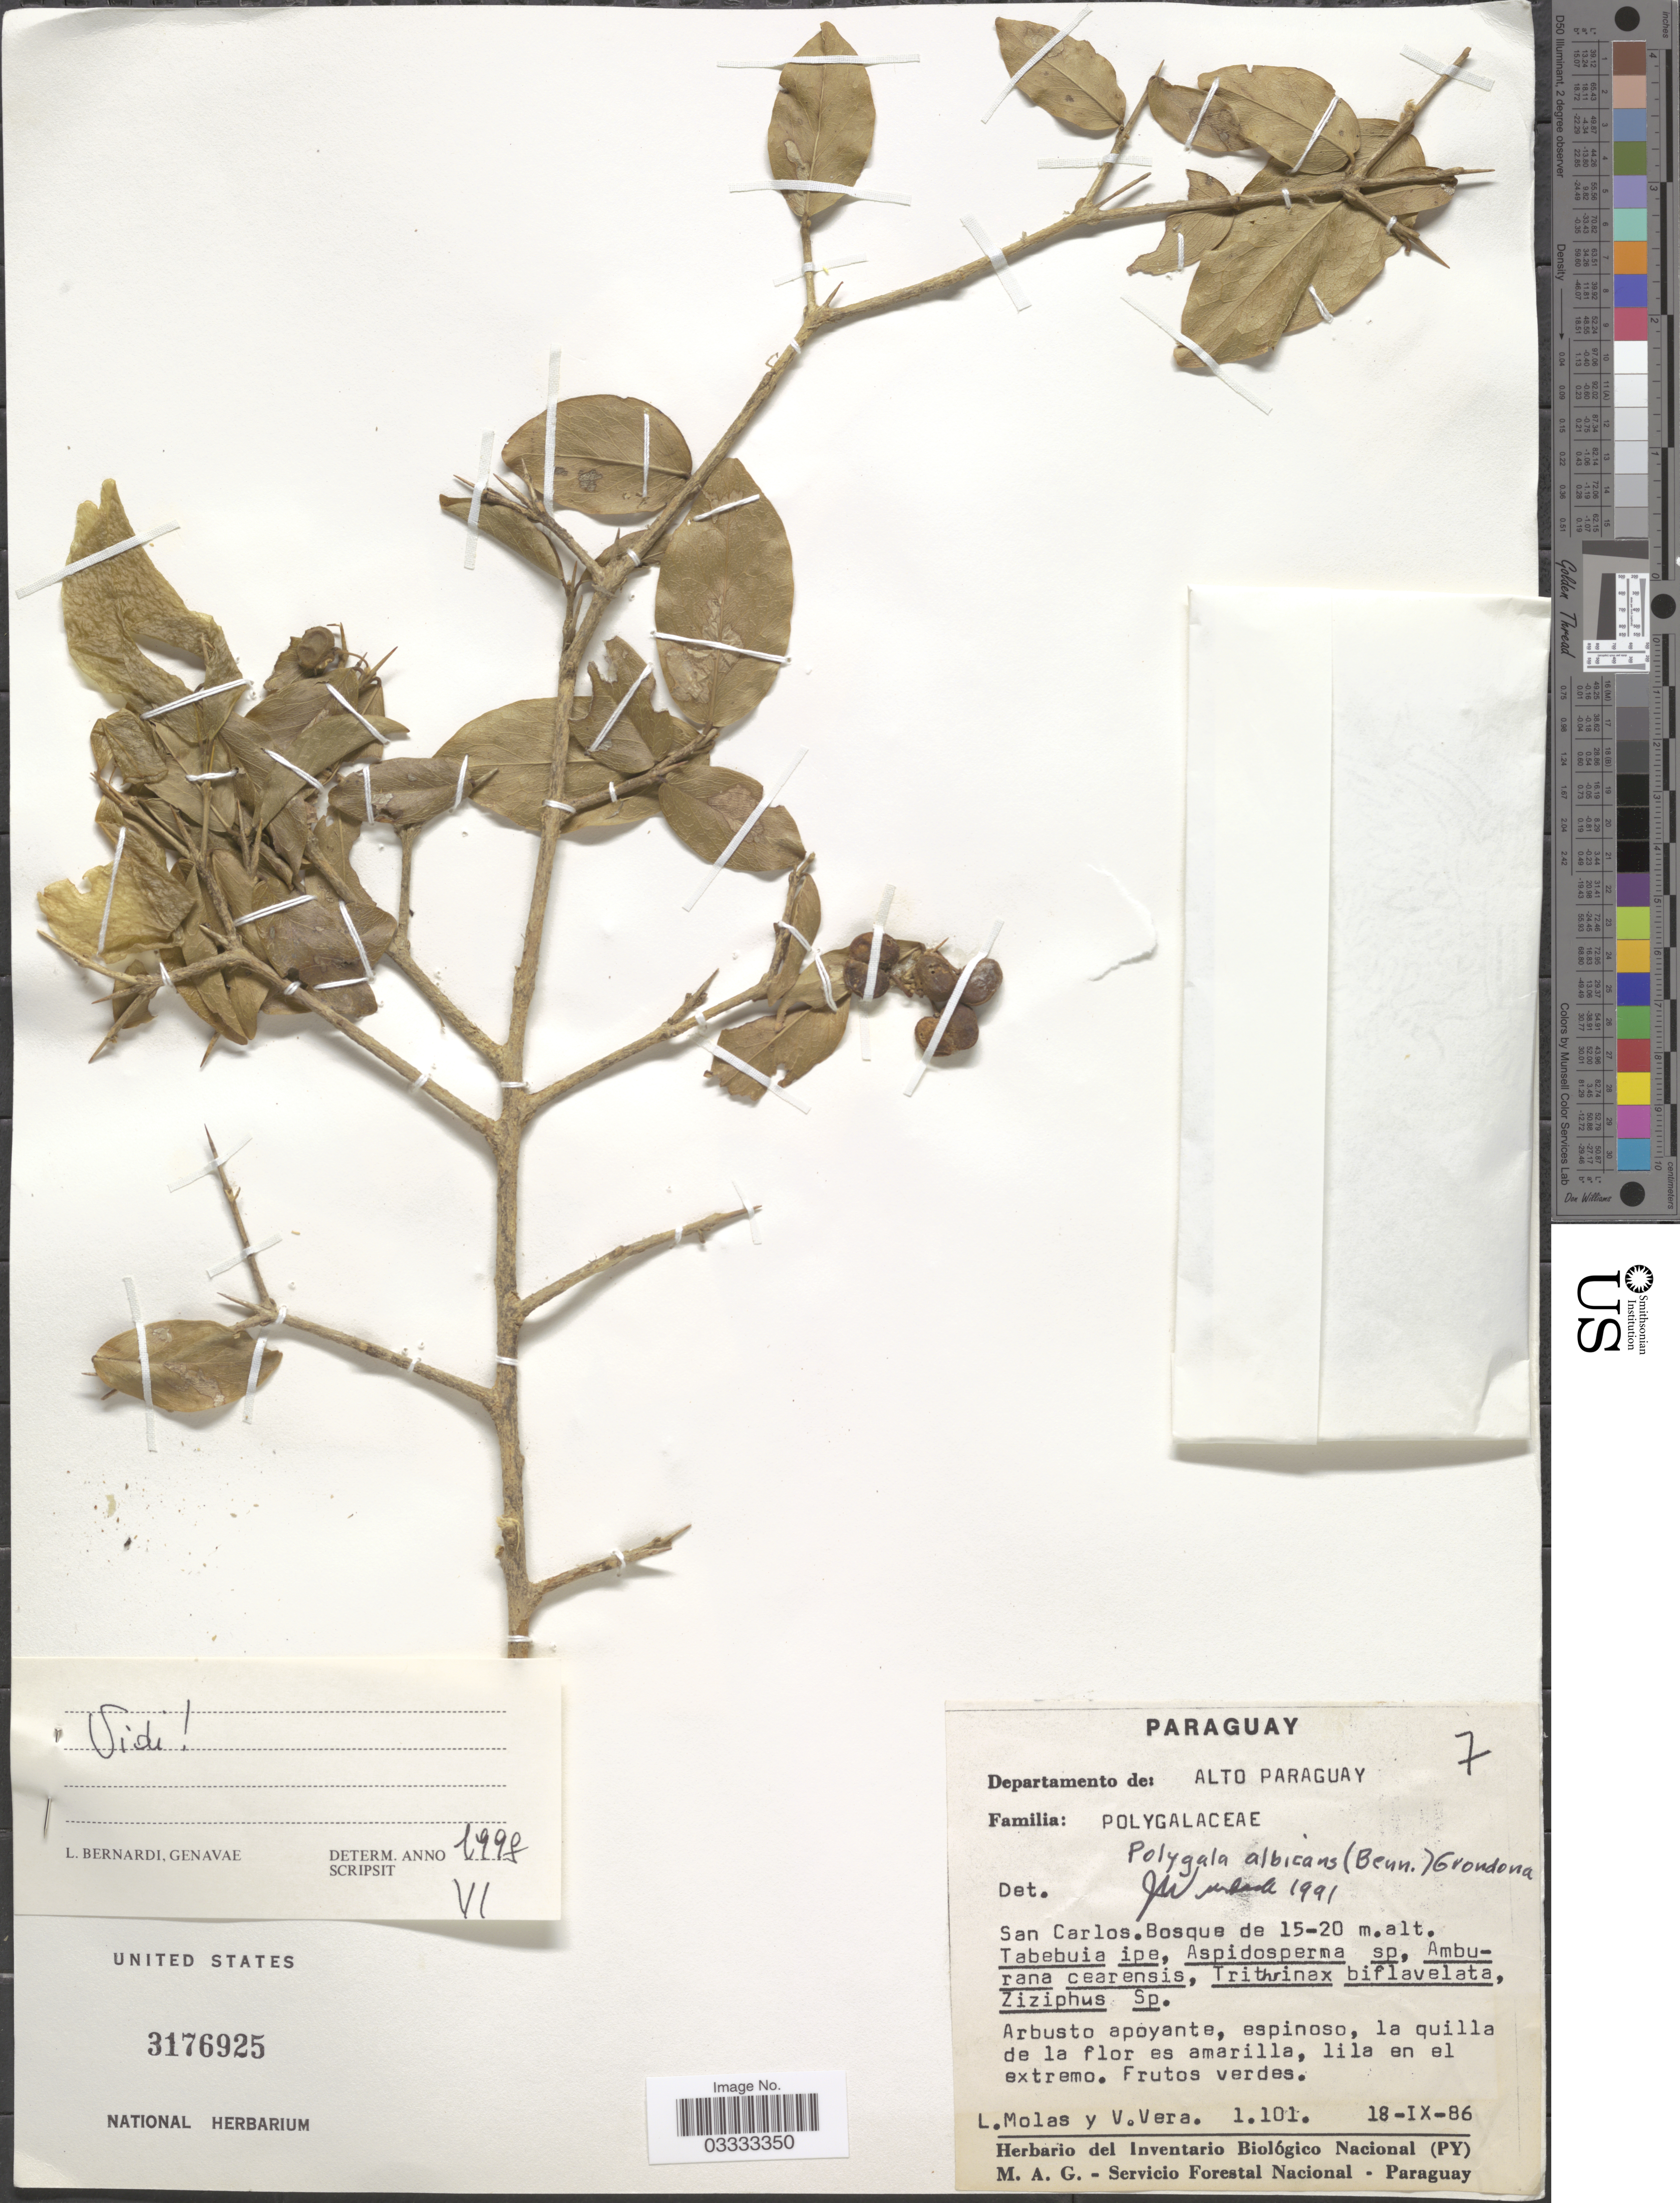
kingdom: Plantae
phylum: Tracheophyta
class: Magnoliopsida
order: Fabales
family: Polygalaceae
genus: Acanthocladus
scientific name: Acanthocladus dichromus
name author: (Steud.) J.F.B. Pastore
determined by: Strong, Mark T., (BOT), Smithsonian Institution - National Museum of Natural History (UNITED STATES)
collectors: L. Molas & V. Vera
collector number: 1101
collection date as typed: Transcribed d/m/y: 18/9/86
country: Paraguay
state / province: Alto Paraguay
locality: Departamento de: Alto Paraguay. San Carlos.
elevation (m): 15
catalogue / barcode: US 3176925